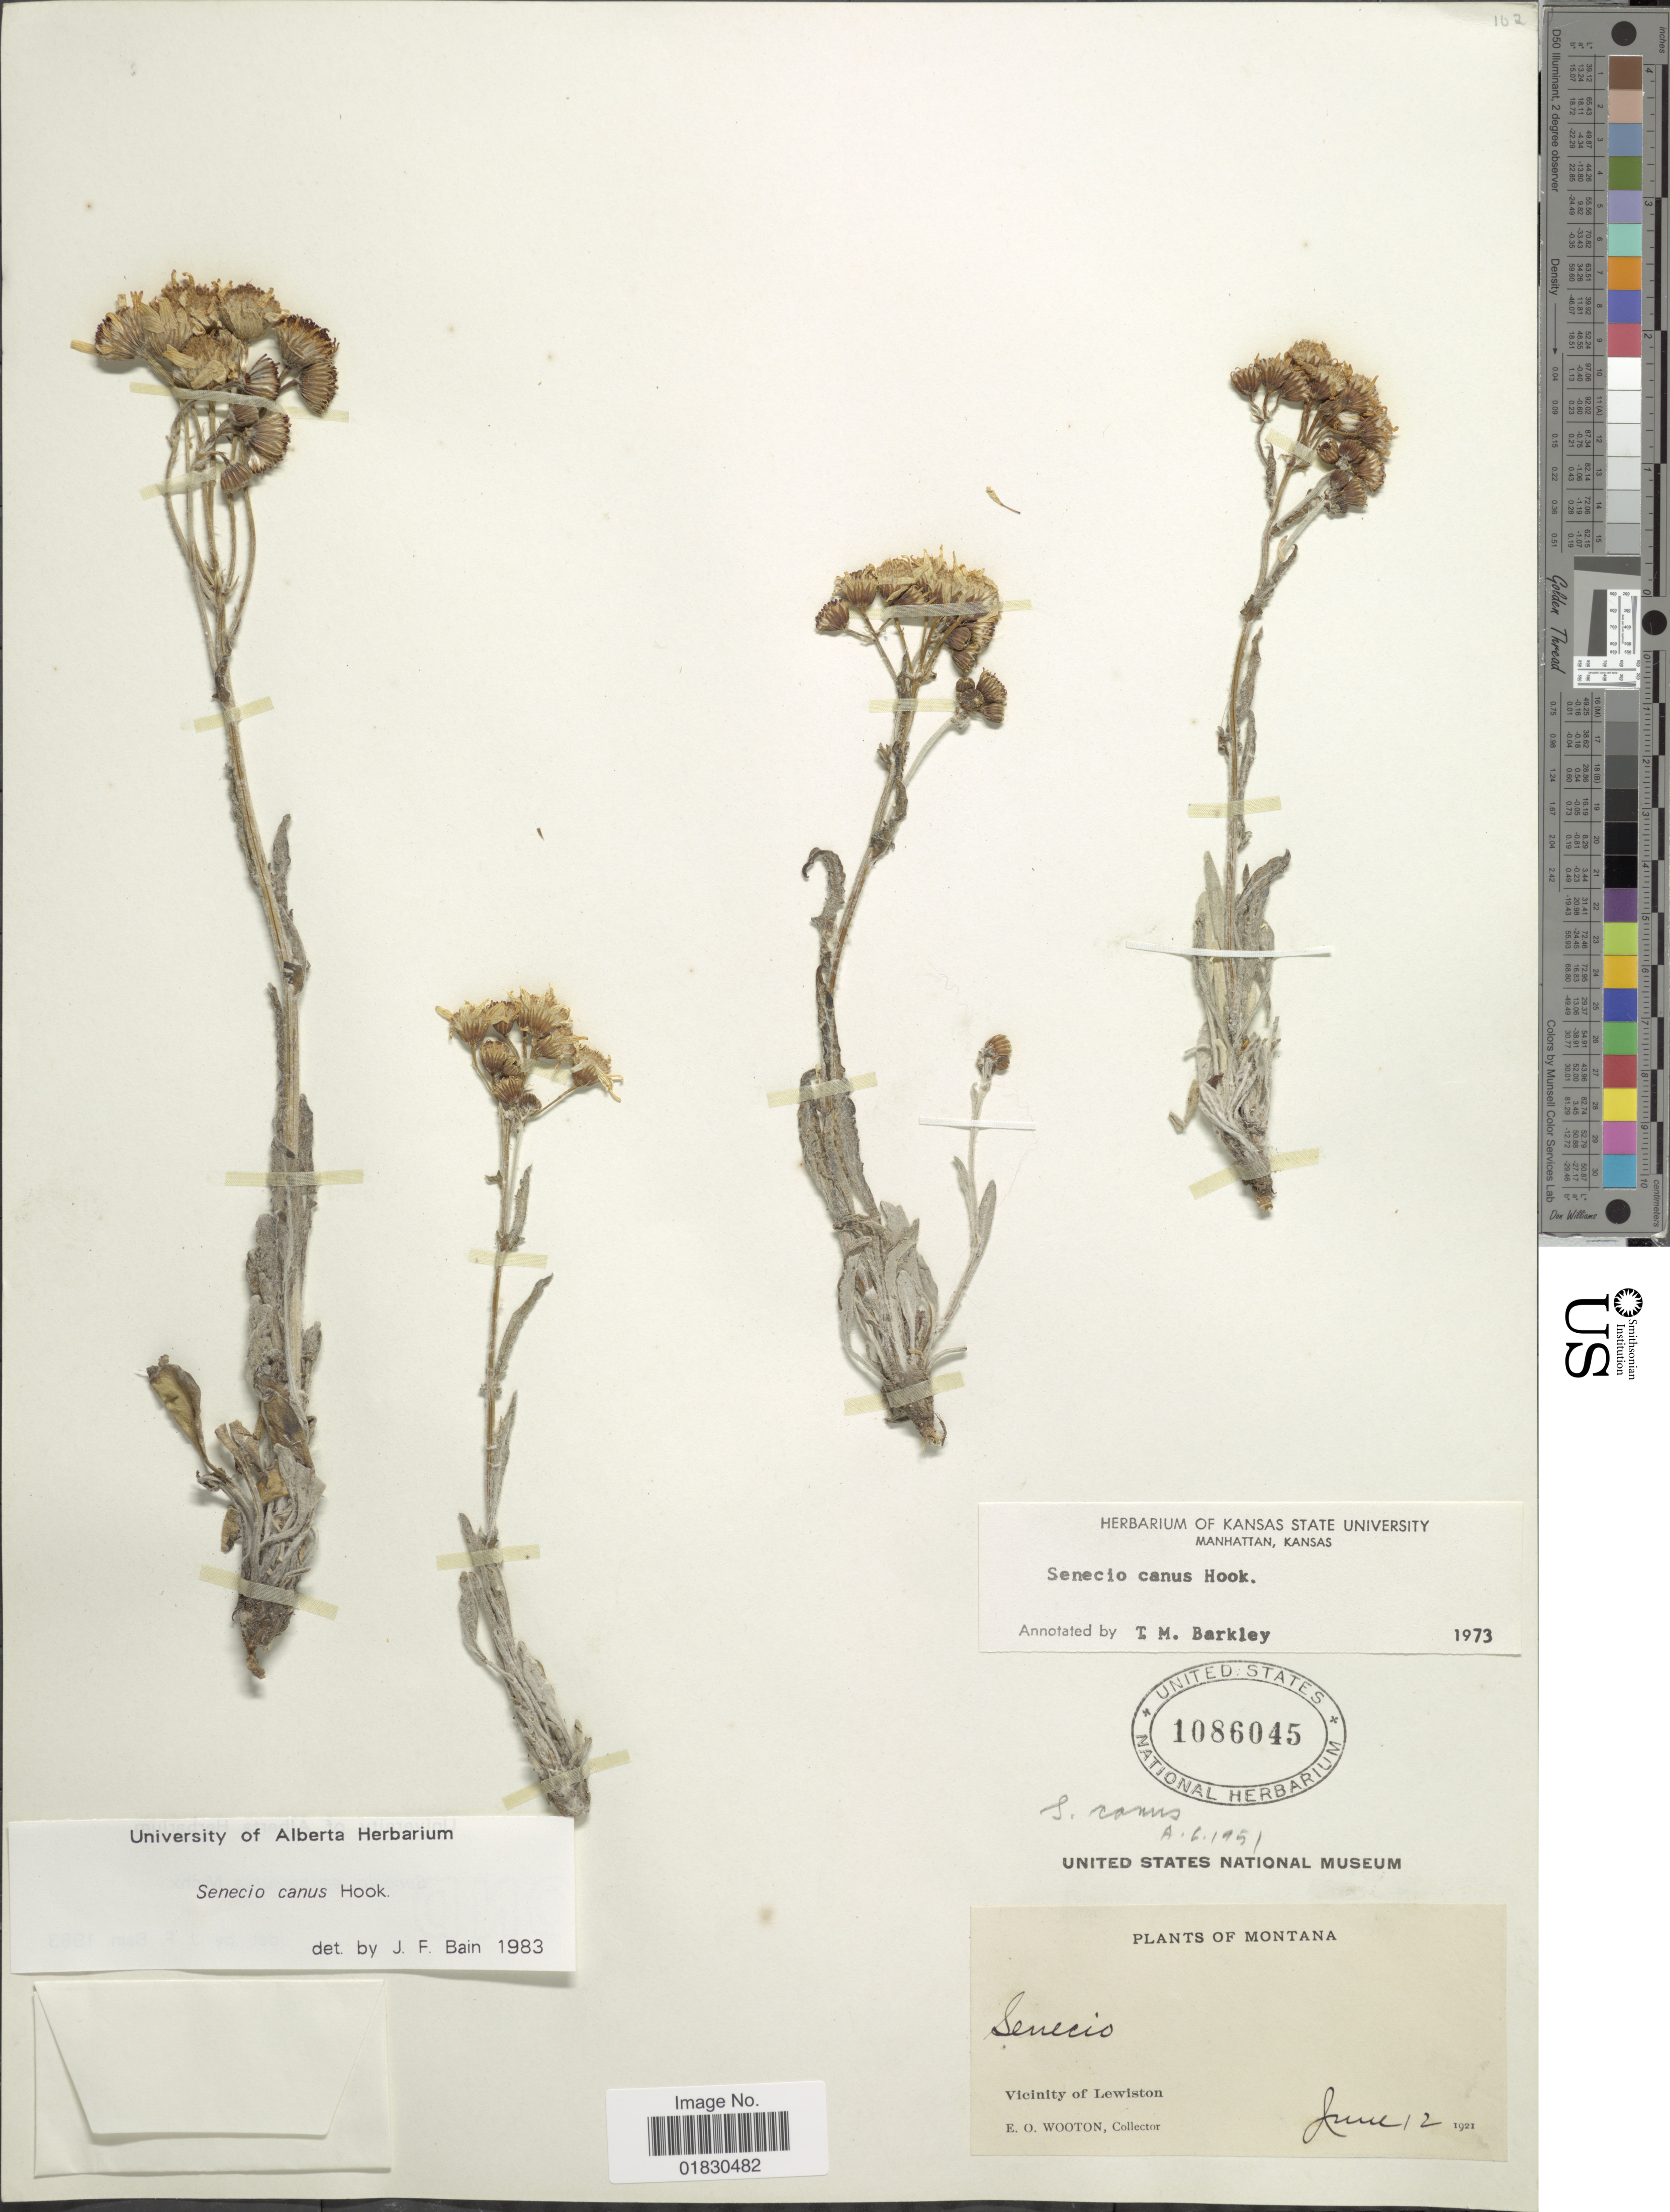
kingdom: Plantae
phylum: Tracheophyta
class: Magnoliopsida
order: Asterales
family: Asteraceae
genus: Packera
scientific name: Packera cana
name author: (Hook.) W.A. Weber & Á. Löve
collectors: E. O. Wooton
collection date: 1921-06-12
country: United States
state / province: Montana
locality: Vicinity of Lewiston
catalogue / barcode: US 1086045